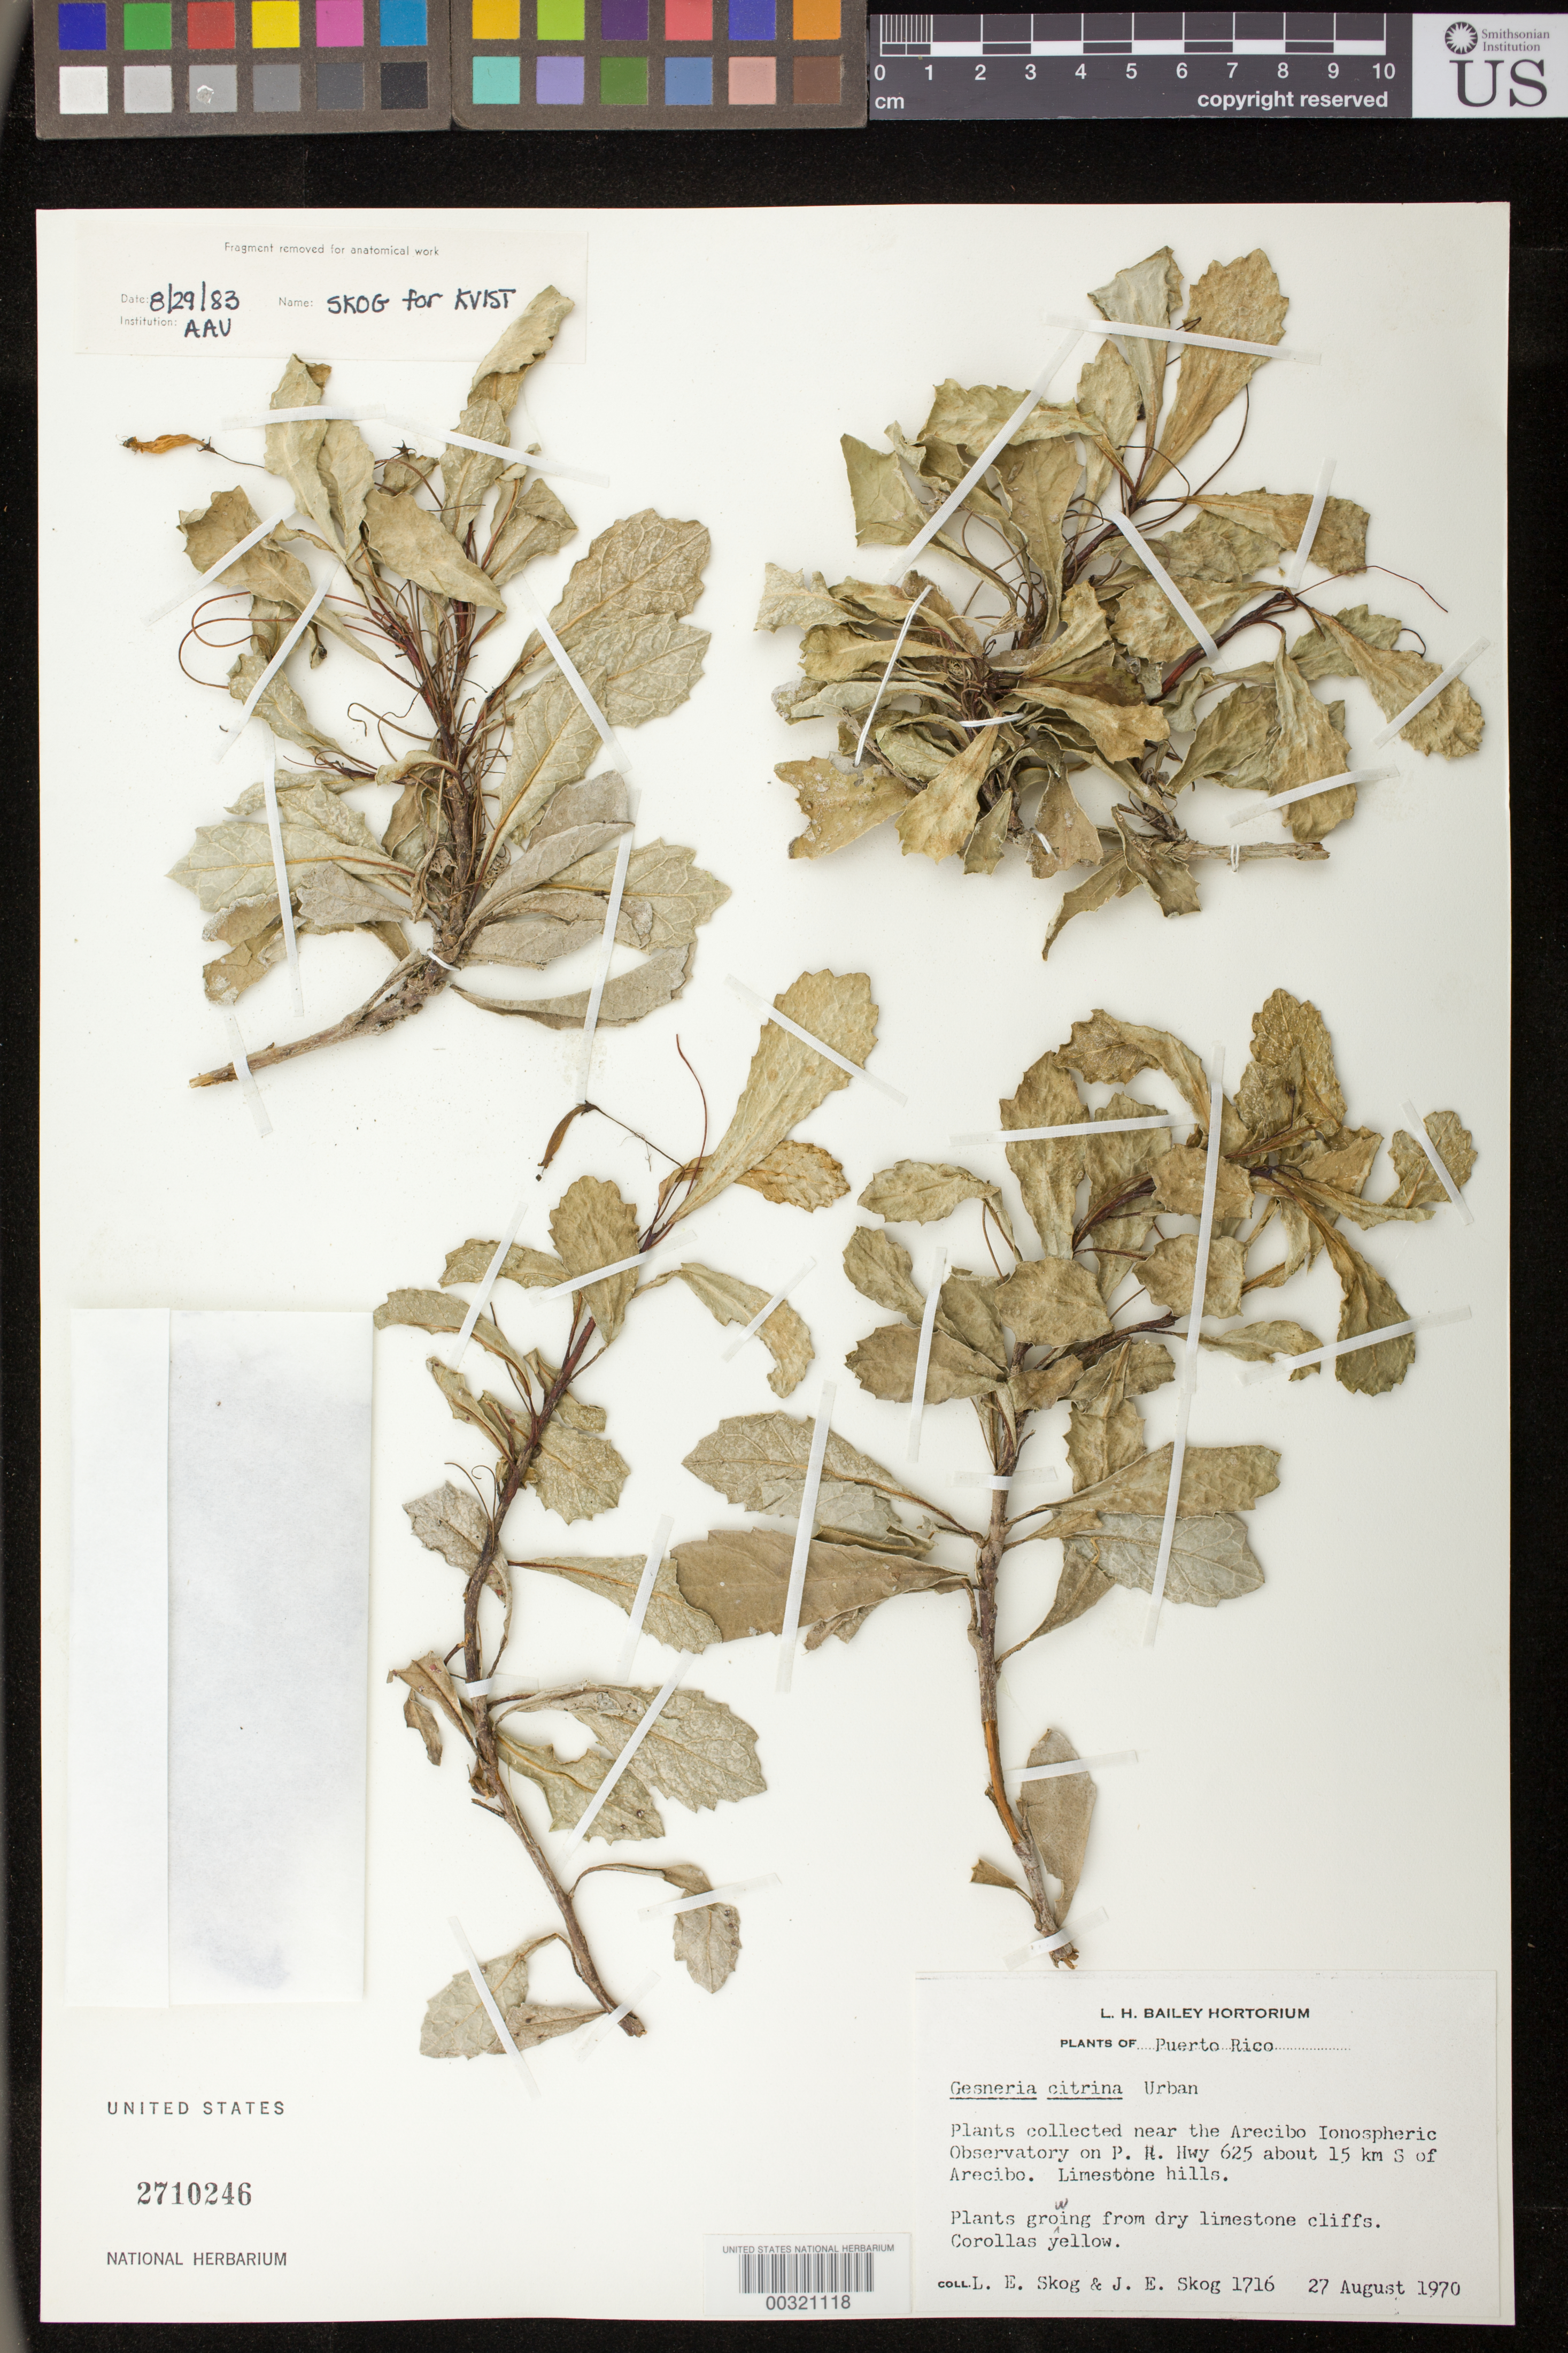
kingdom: Plantae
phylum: Tracheophyta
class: Magnoliopsida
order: Lamiales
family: Gesneriaceae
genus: Gesneria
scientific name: Gesneria citrina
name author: Urb.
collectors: L. E. Skog & J. E. Skog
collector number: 1716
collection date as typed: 27 Aug 1970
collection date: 1970-08-27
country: Puerto Rico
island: Puerto Rico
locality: Near the Arecibo Ionospheric Observatory on P.R. Hwy 625 about 15 km S of Arecibo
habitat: Limestone hills; on dry limestone cliffs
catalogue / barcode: US 2710246